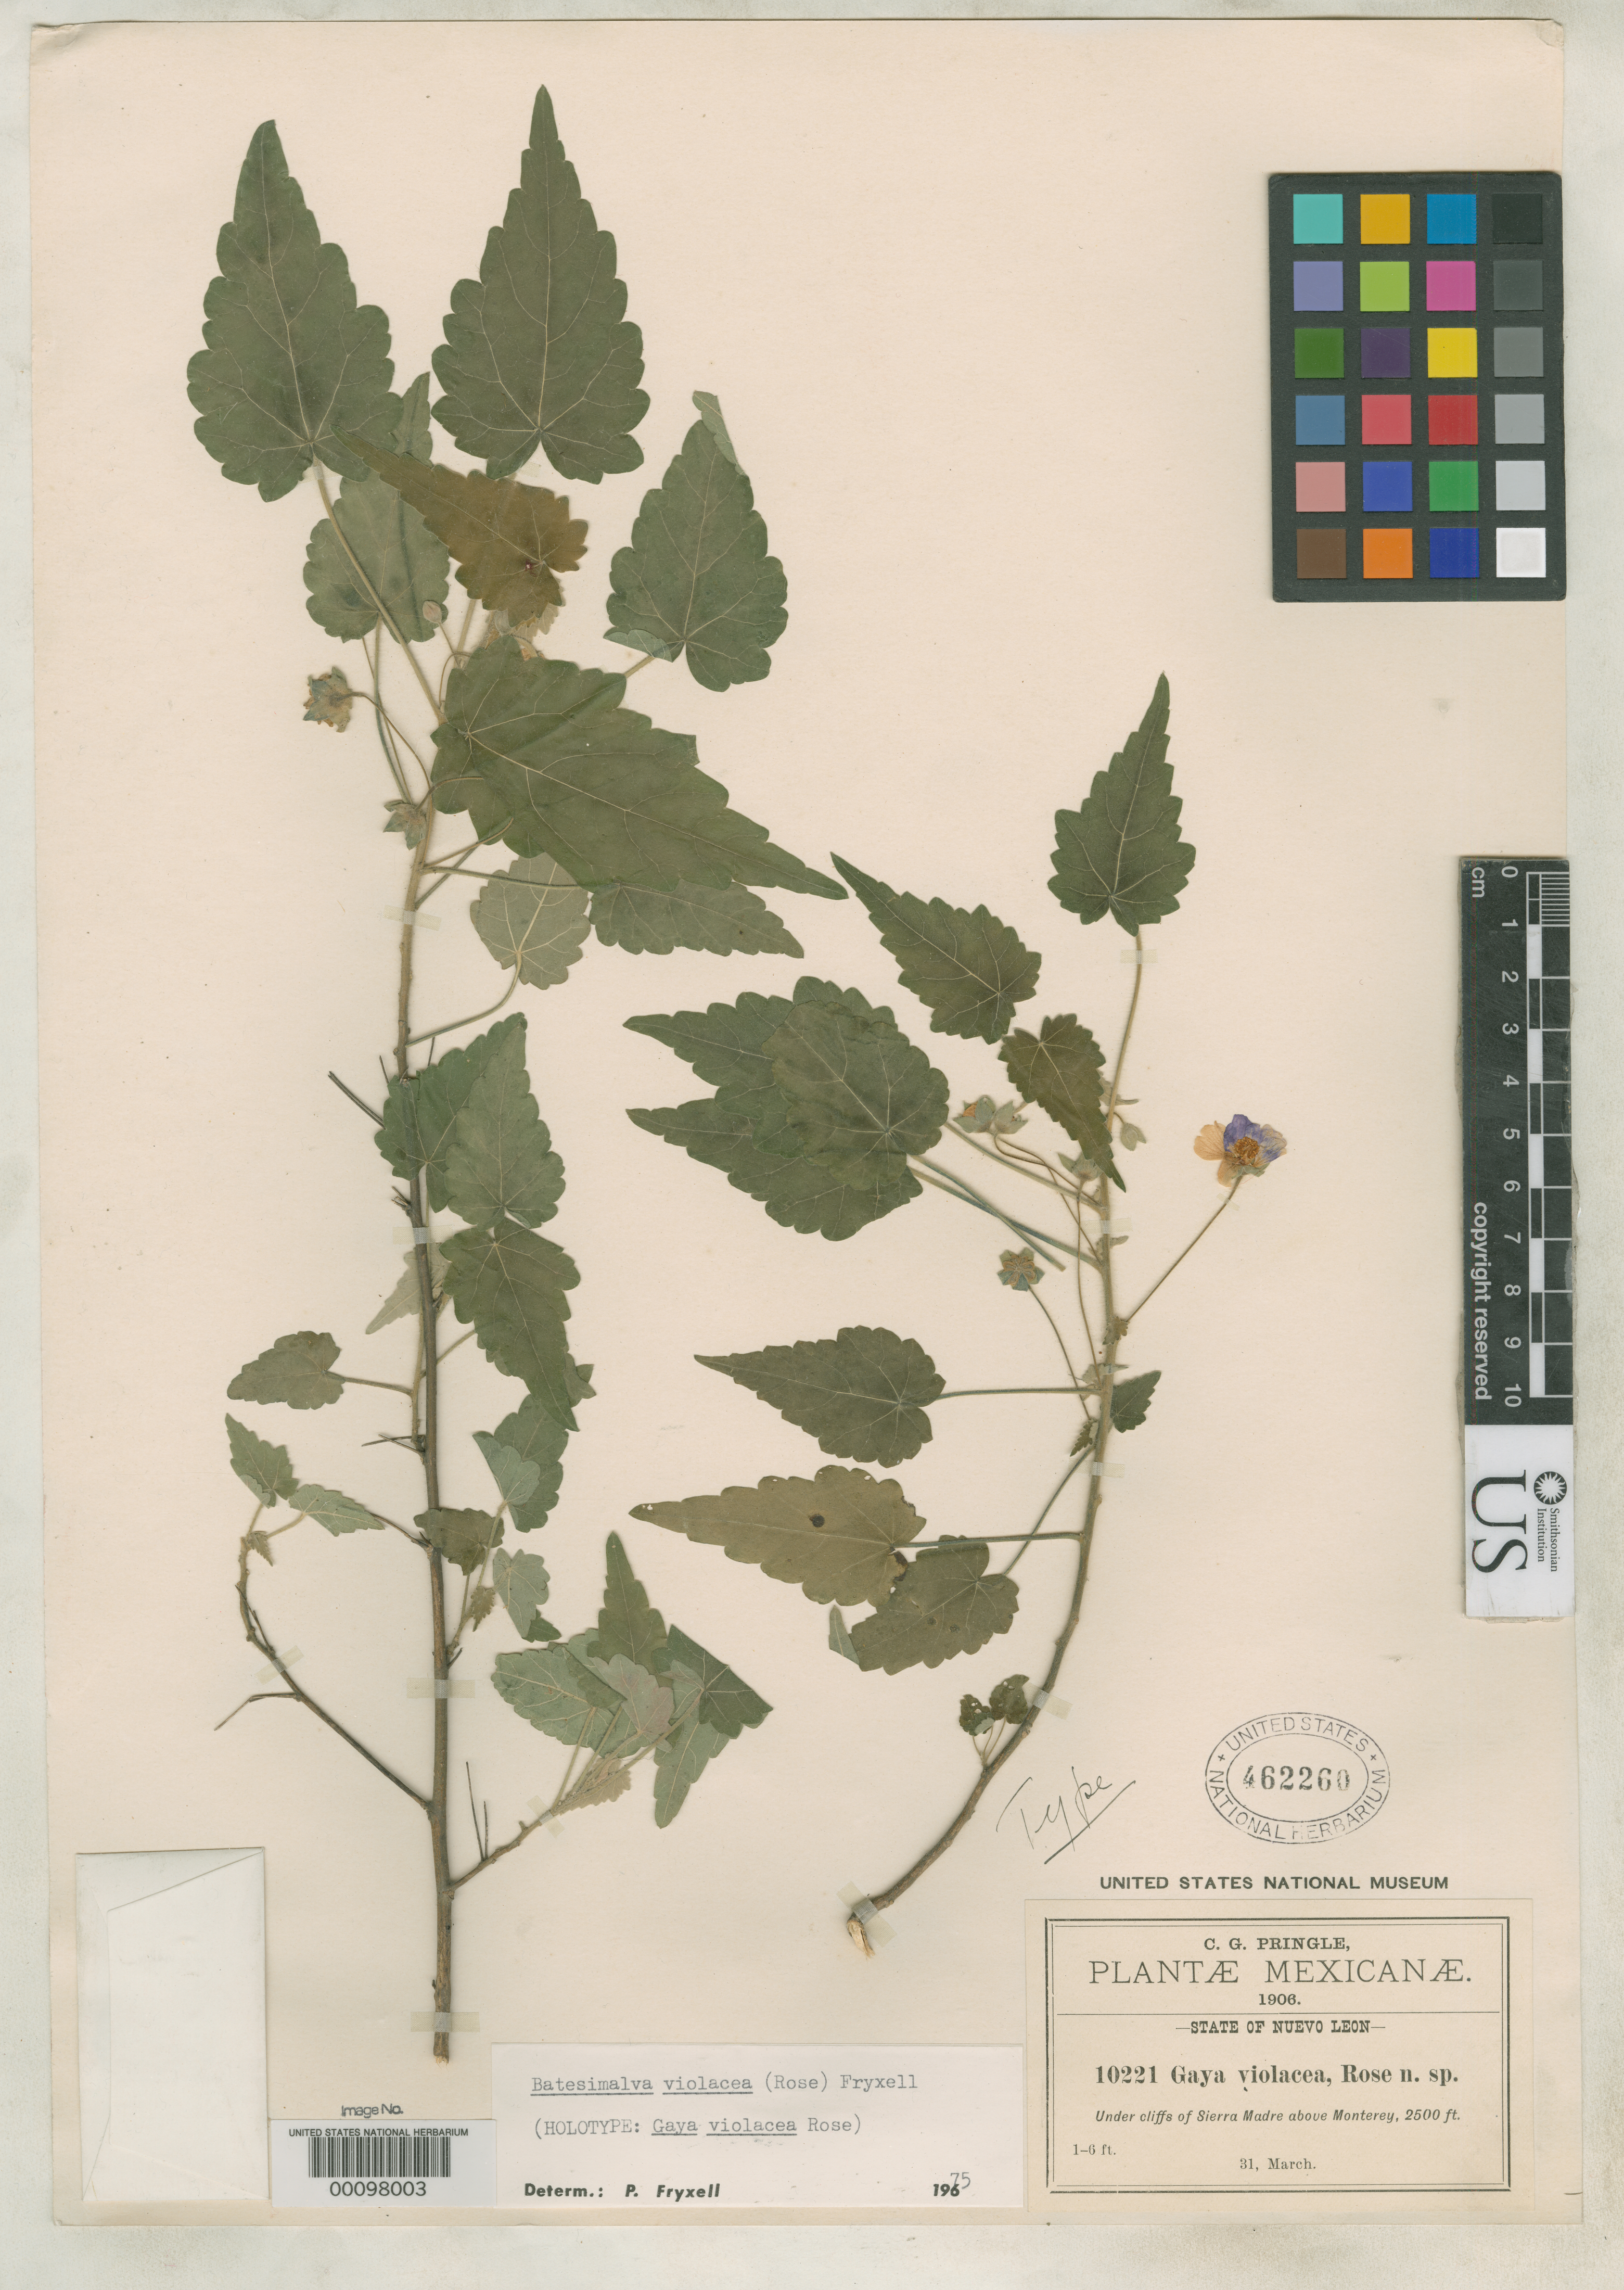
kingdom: Plantae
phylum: Tracheophyta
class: Magnoliopsida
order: Malvales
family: Malvaceae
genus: Gaya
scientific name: Gaya violacea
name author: Rose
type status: Holotype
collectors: C. G. Pringle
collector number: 10221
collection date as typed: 31 Mar 1906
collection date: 1906-03-31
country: Mexico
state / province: Nuevo León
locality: Sierra Madre above Monterrey.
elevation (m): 762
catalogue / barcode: US 462260